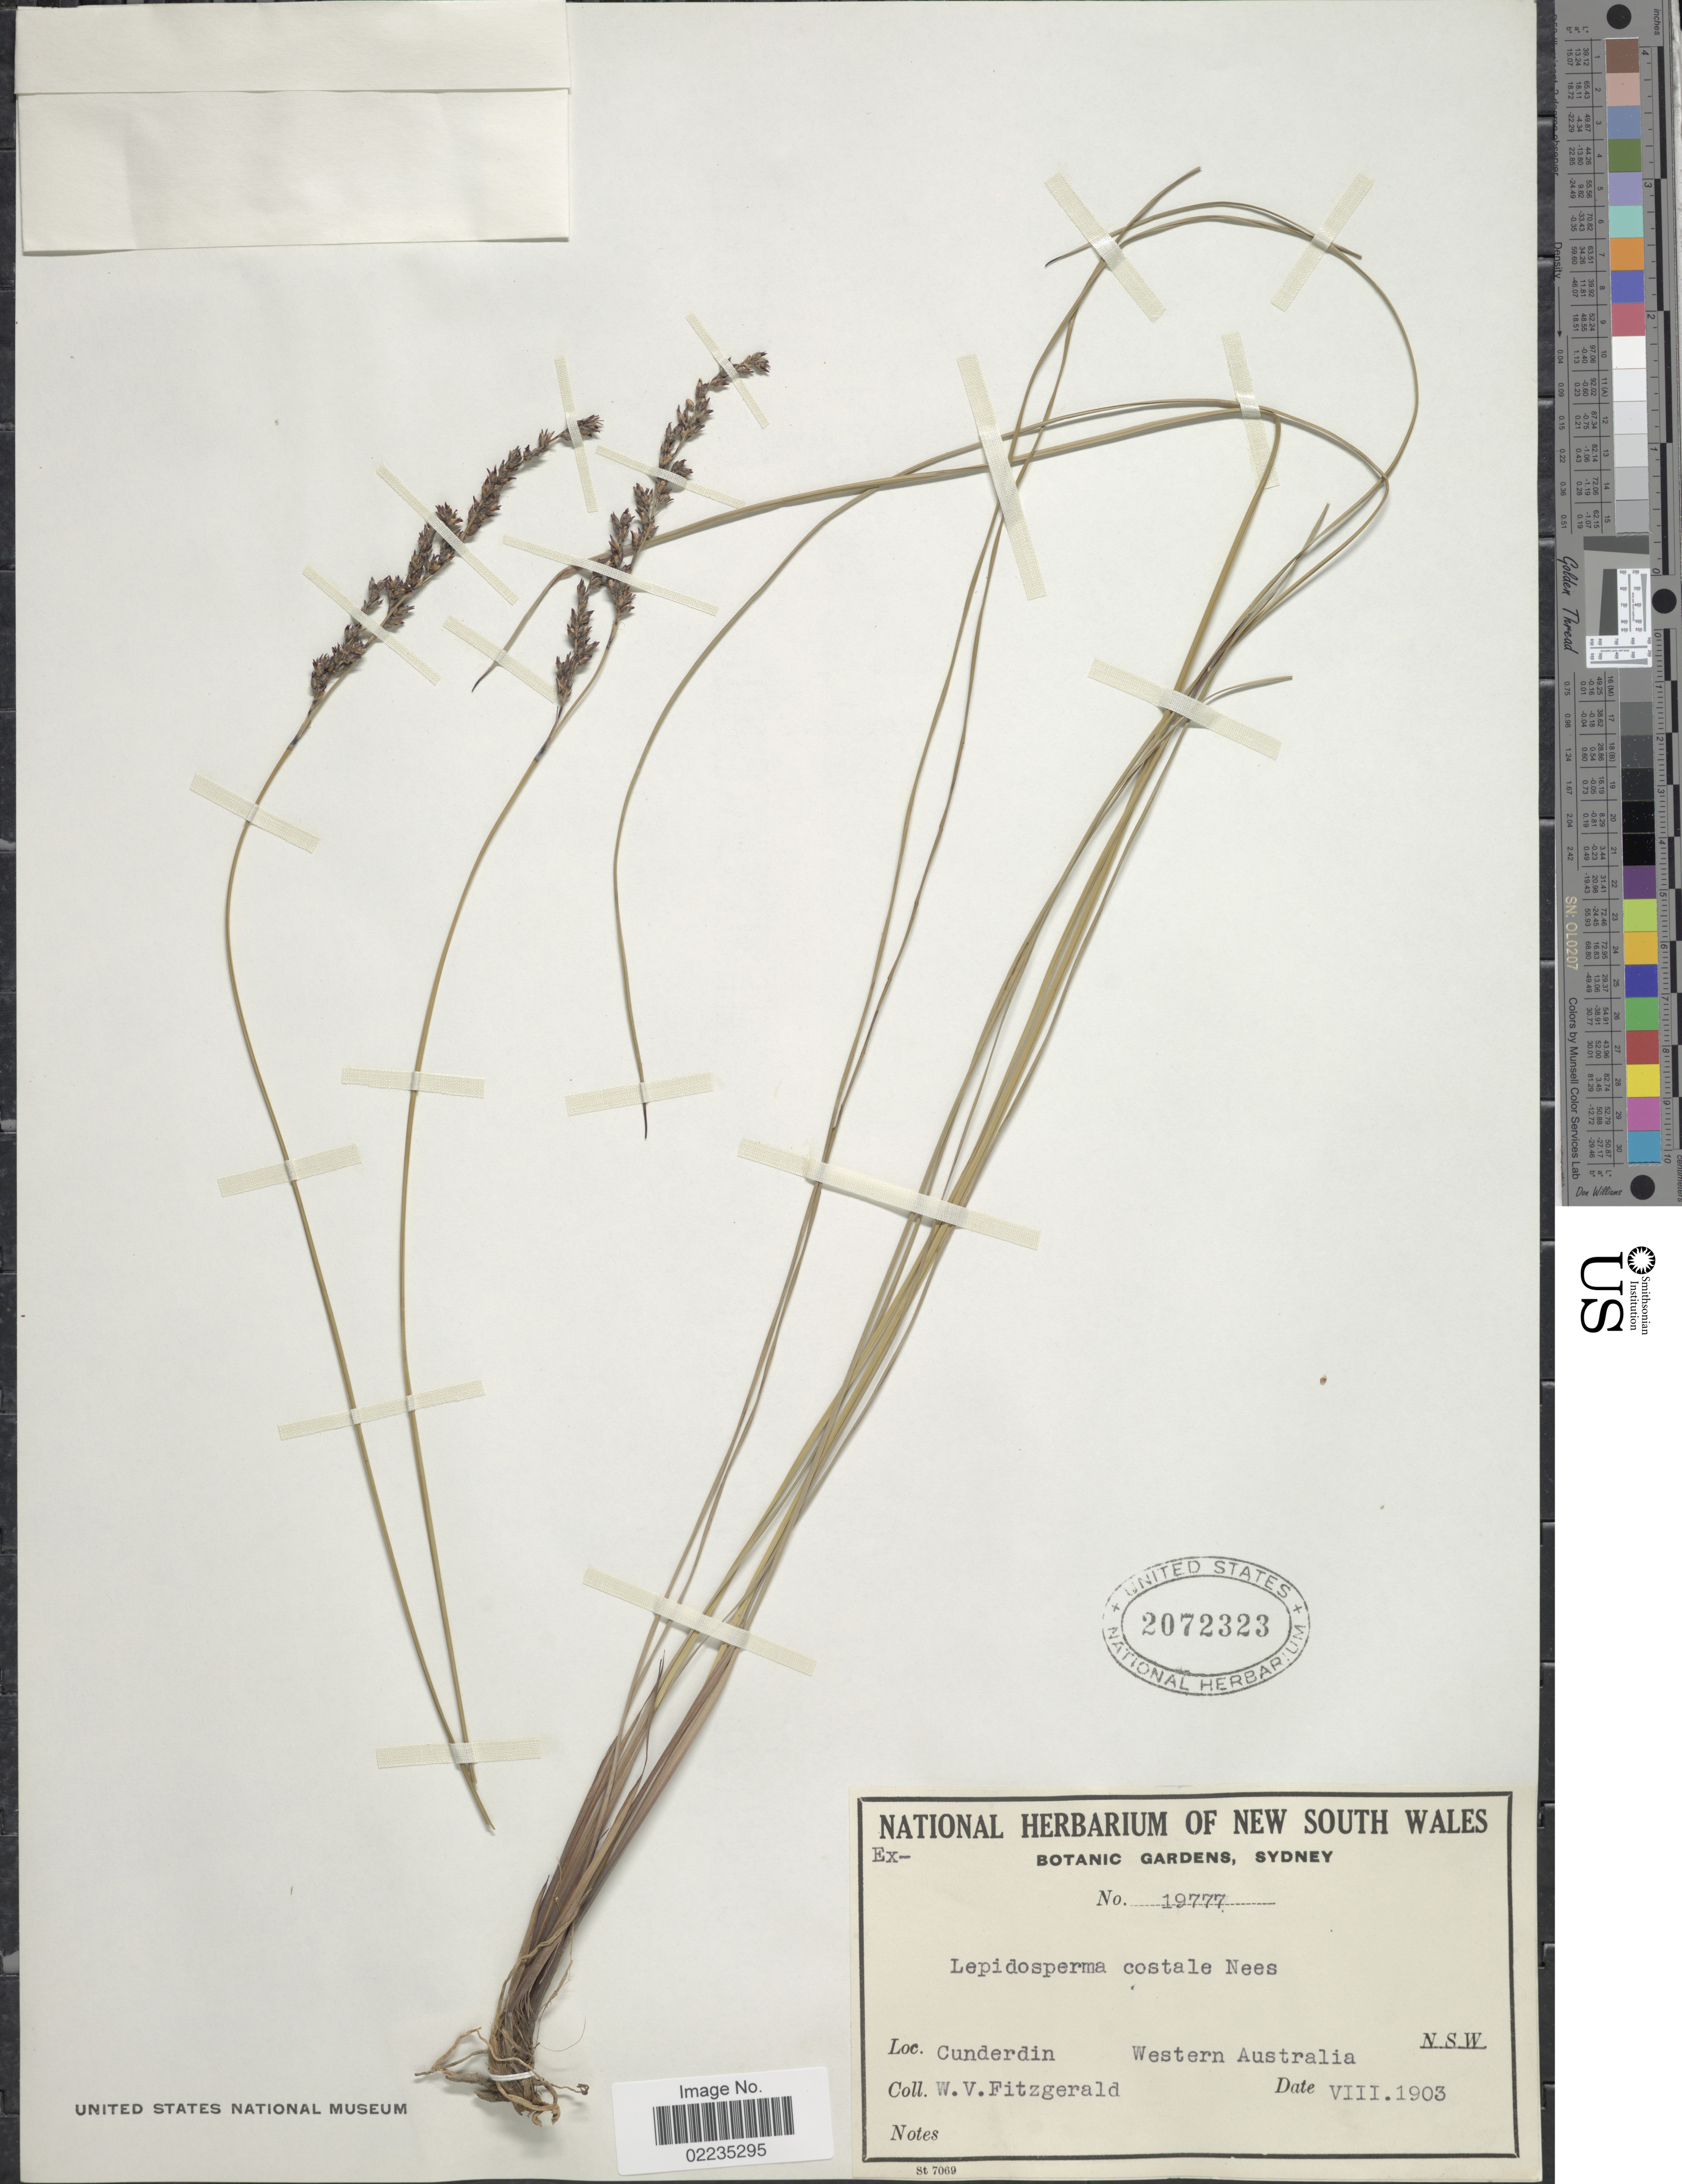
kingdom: Plantae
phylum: Tracheophyta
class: Liliopsida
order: Poales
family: Cyperaceae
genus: Lepidosperma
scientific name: Lepidosperma costale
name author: Nees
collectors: W. Fitzgerald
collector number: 19777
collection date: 1903-08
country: Australia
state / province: Western Australia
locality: Cunderdin, Western Australia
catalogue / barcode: US 2072323